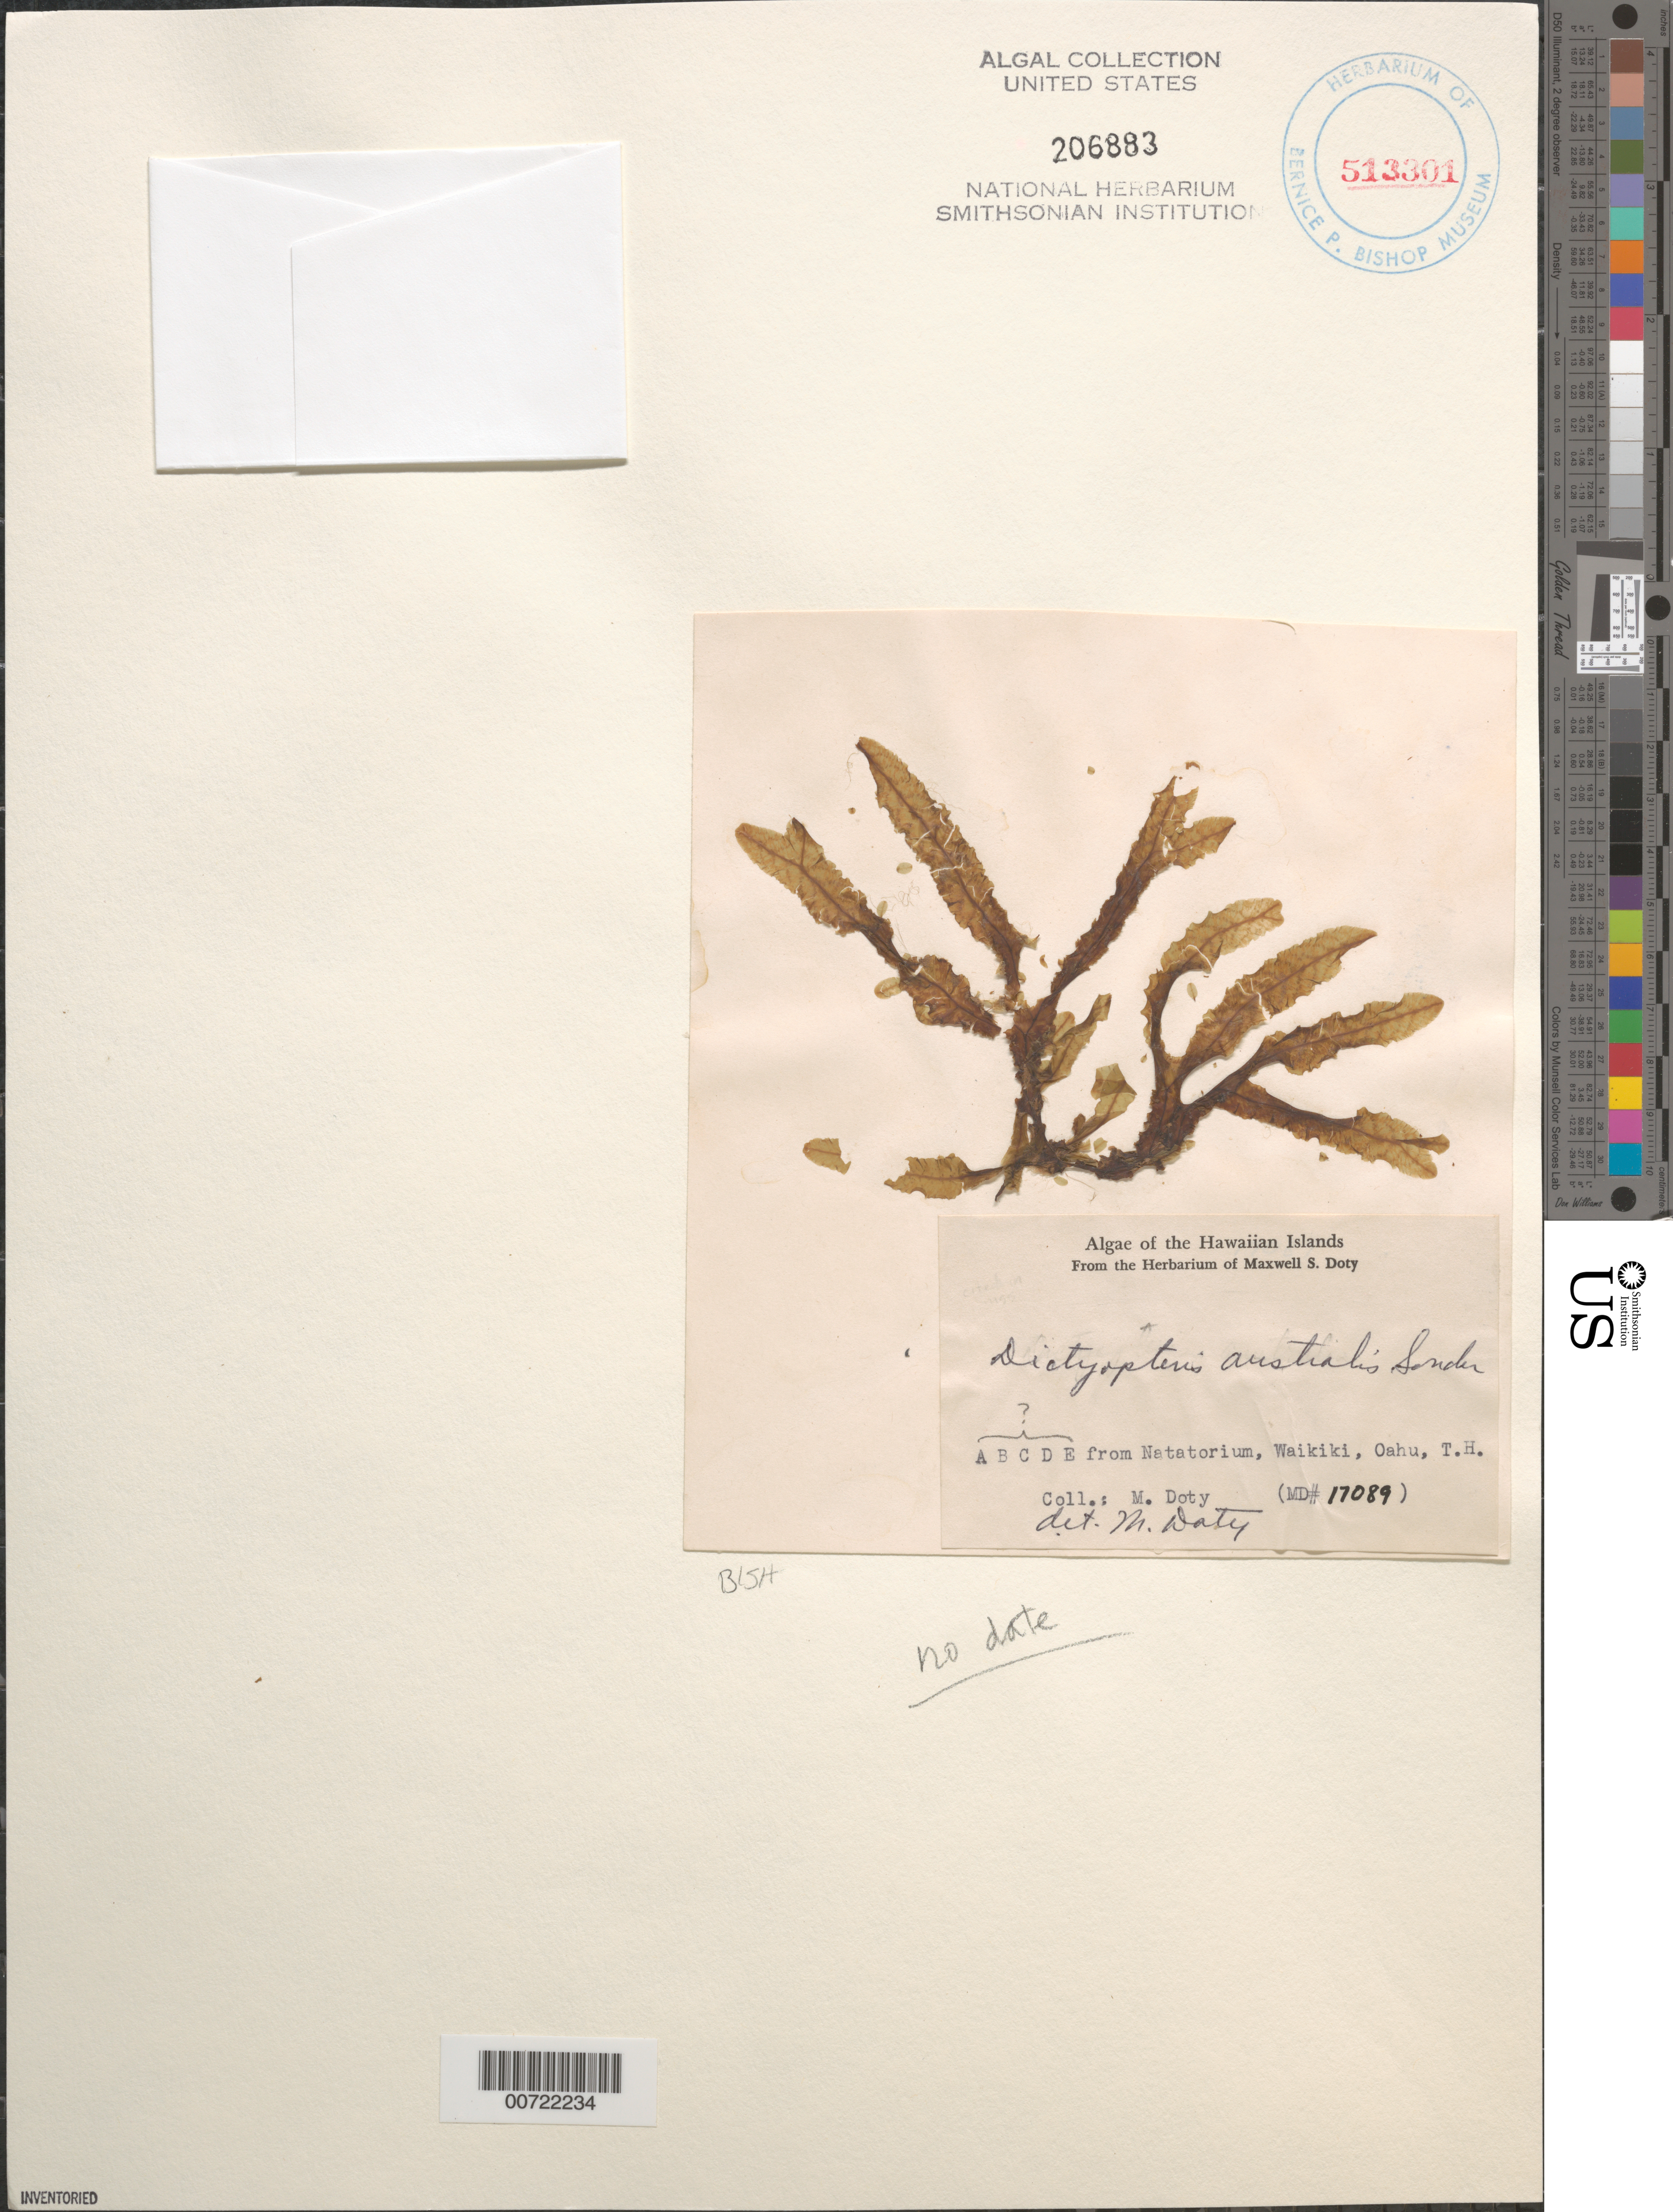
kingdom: Chromista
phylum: Ochrophyta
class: Phaeophyceae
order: Dictyotales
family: Dictyotaceae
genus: Dictyopteris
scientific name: Dictyopteris australis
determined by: Doty, M. S.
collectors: M. S. Doty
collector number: MSD 17089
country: United States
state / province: Hawaii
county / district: Honolulu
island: Oahu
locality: Waikiki, Natatorium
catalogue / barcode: US 206883